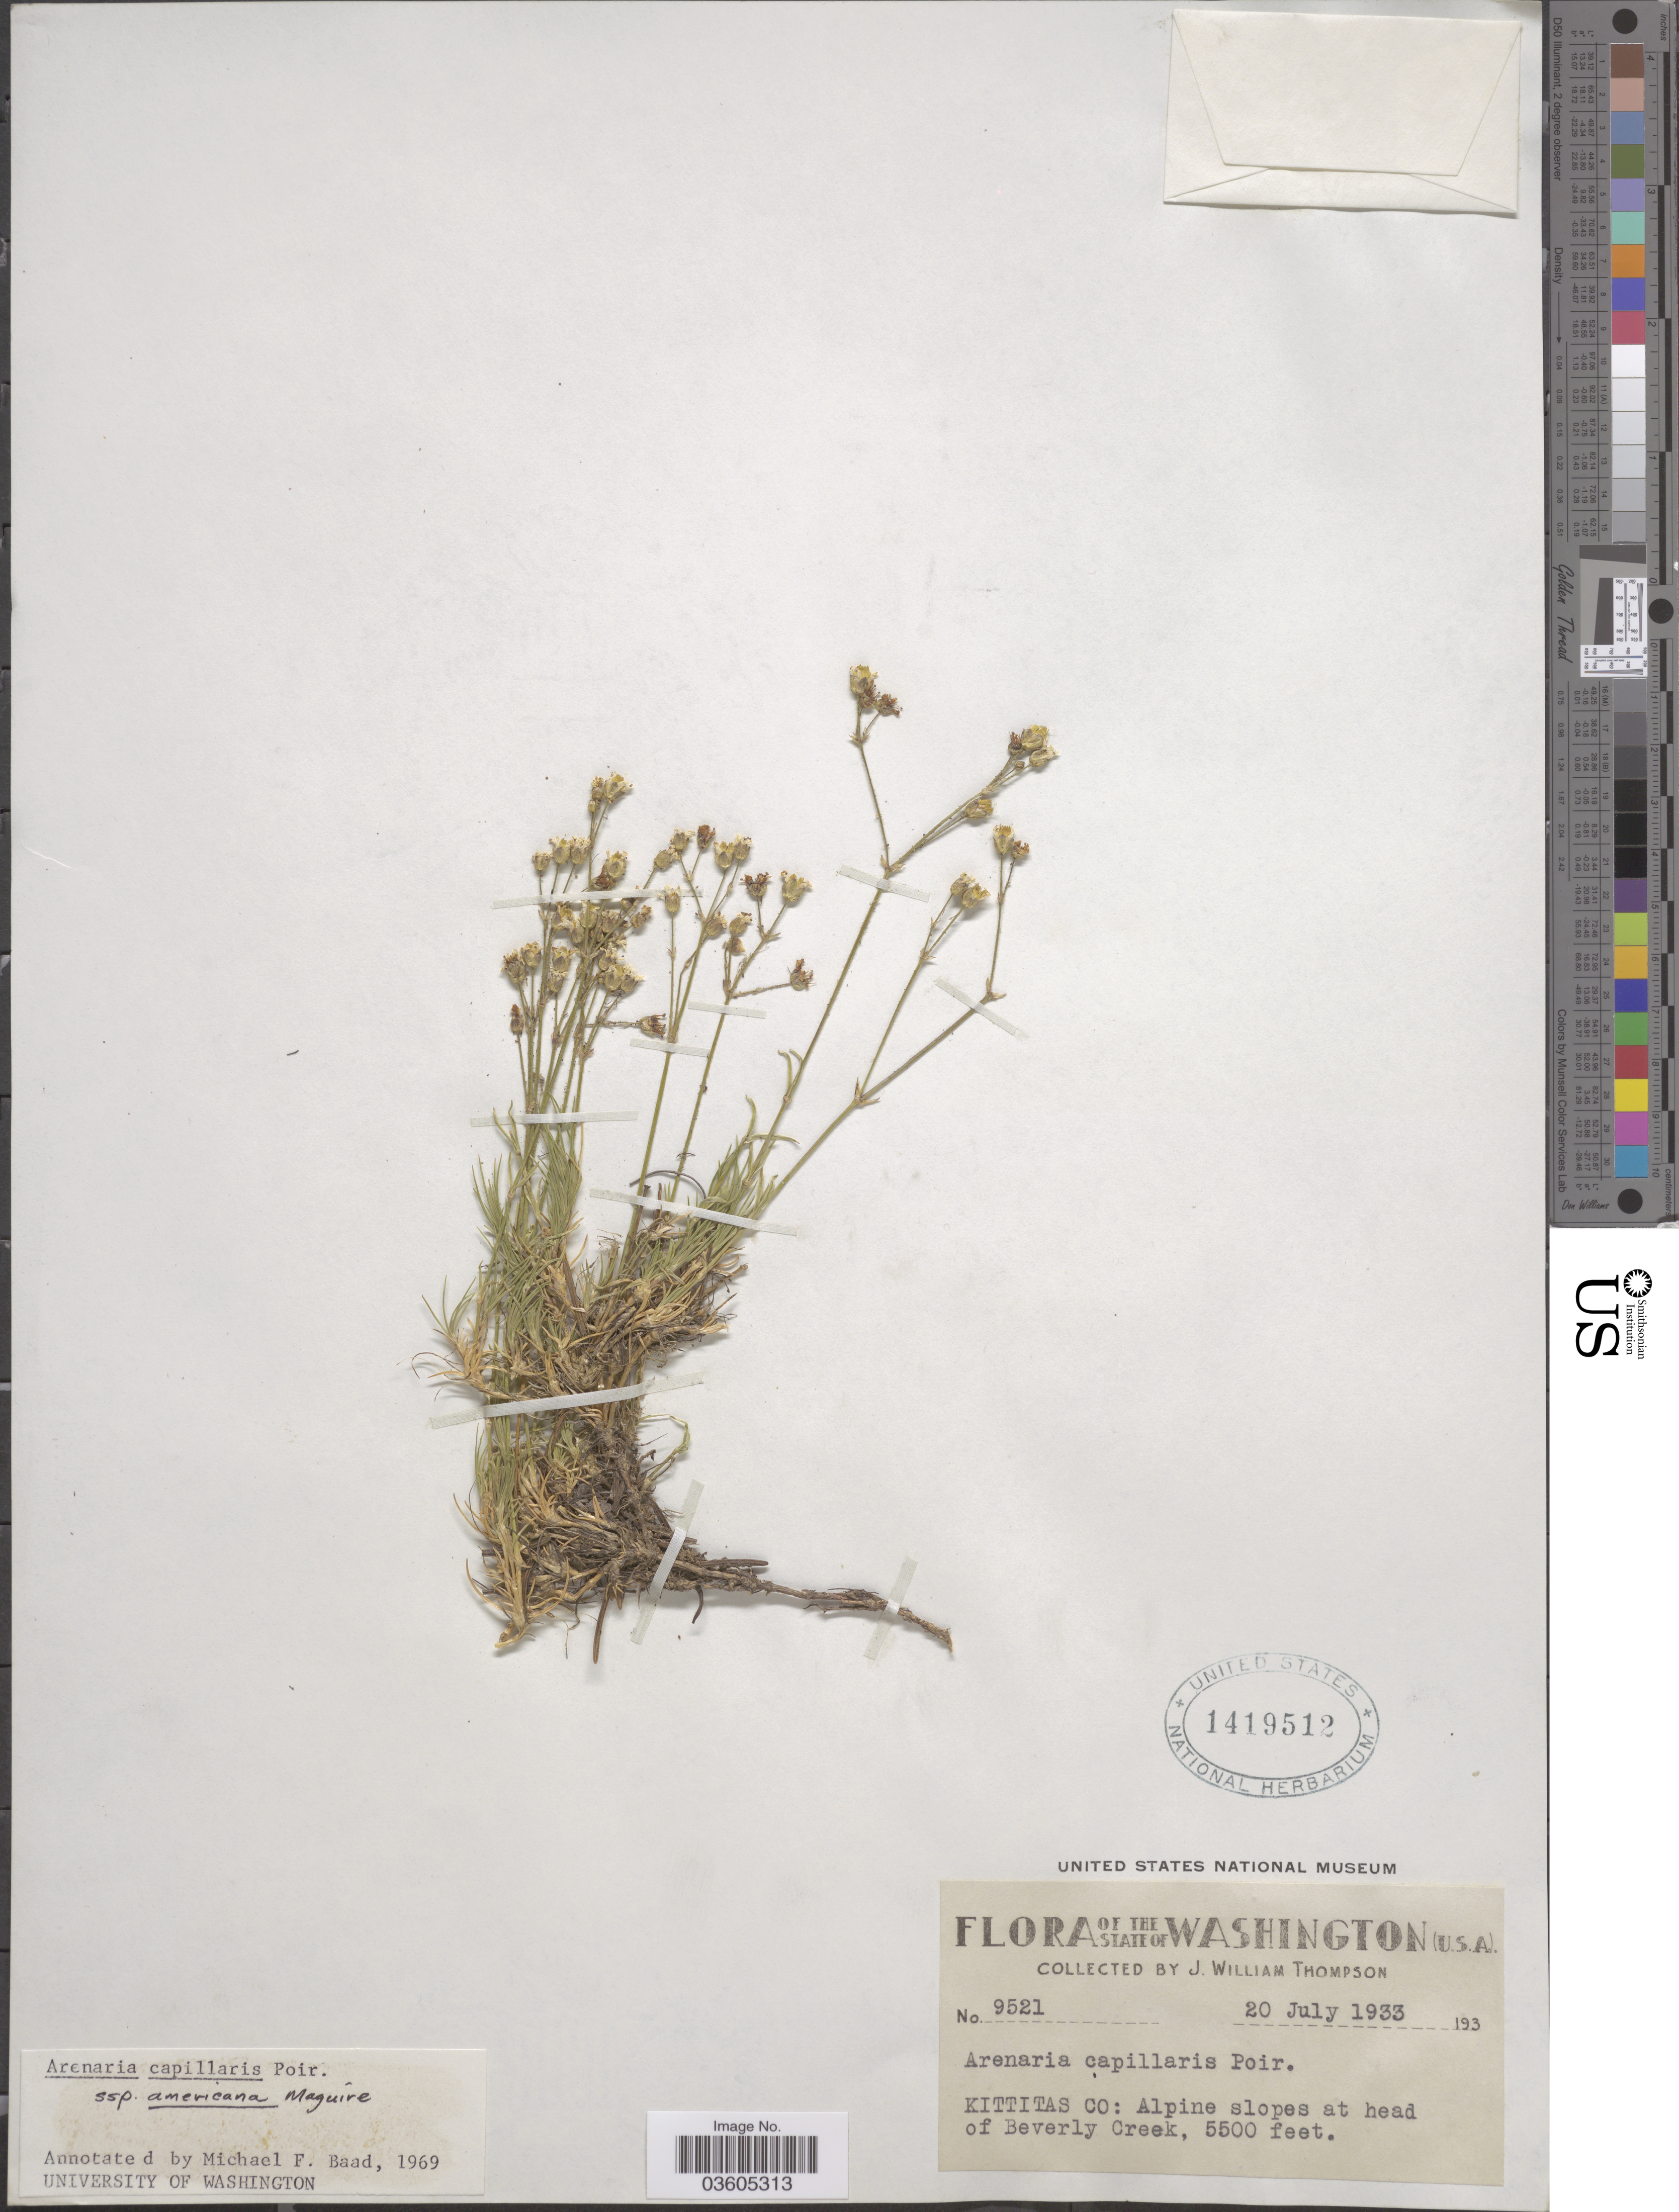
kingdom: Plantae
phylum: Tracheophyta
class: Magnoliopsida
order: Caryophyllales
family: Caryophyllaceae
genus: Eremogone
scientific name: Eremogone capillaris var. americana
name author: (Maguire) R.L. Hartm. & Rabeler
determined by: U.S. National Herbarium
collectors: J. W. Thompson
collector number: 9521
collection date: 1933-07-20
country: United States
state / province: Washington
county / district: Kittitas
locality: Kittitas Co: At head of Beverly Creek.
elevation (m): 1676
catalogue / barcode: US 1419512